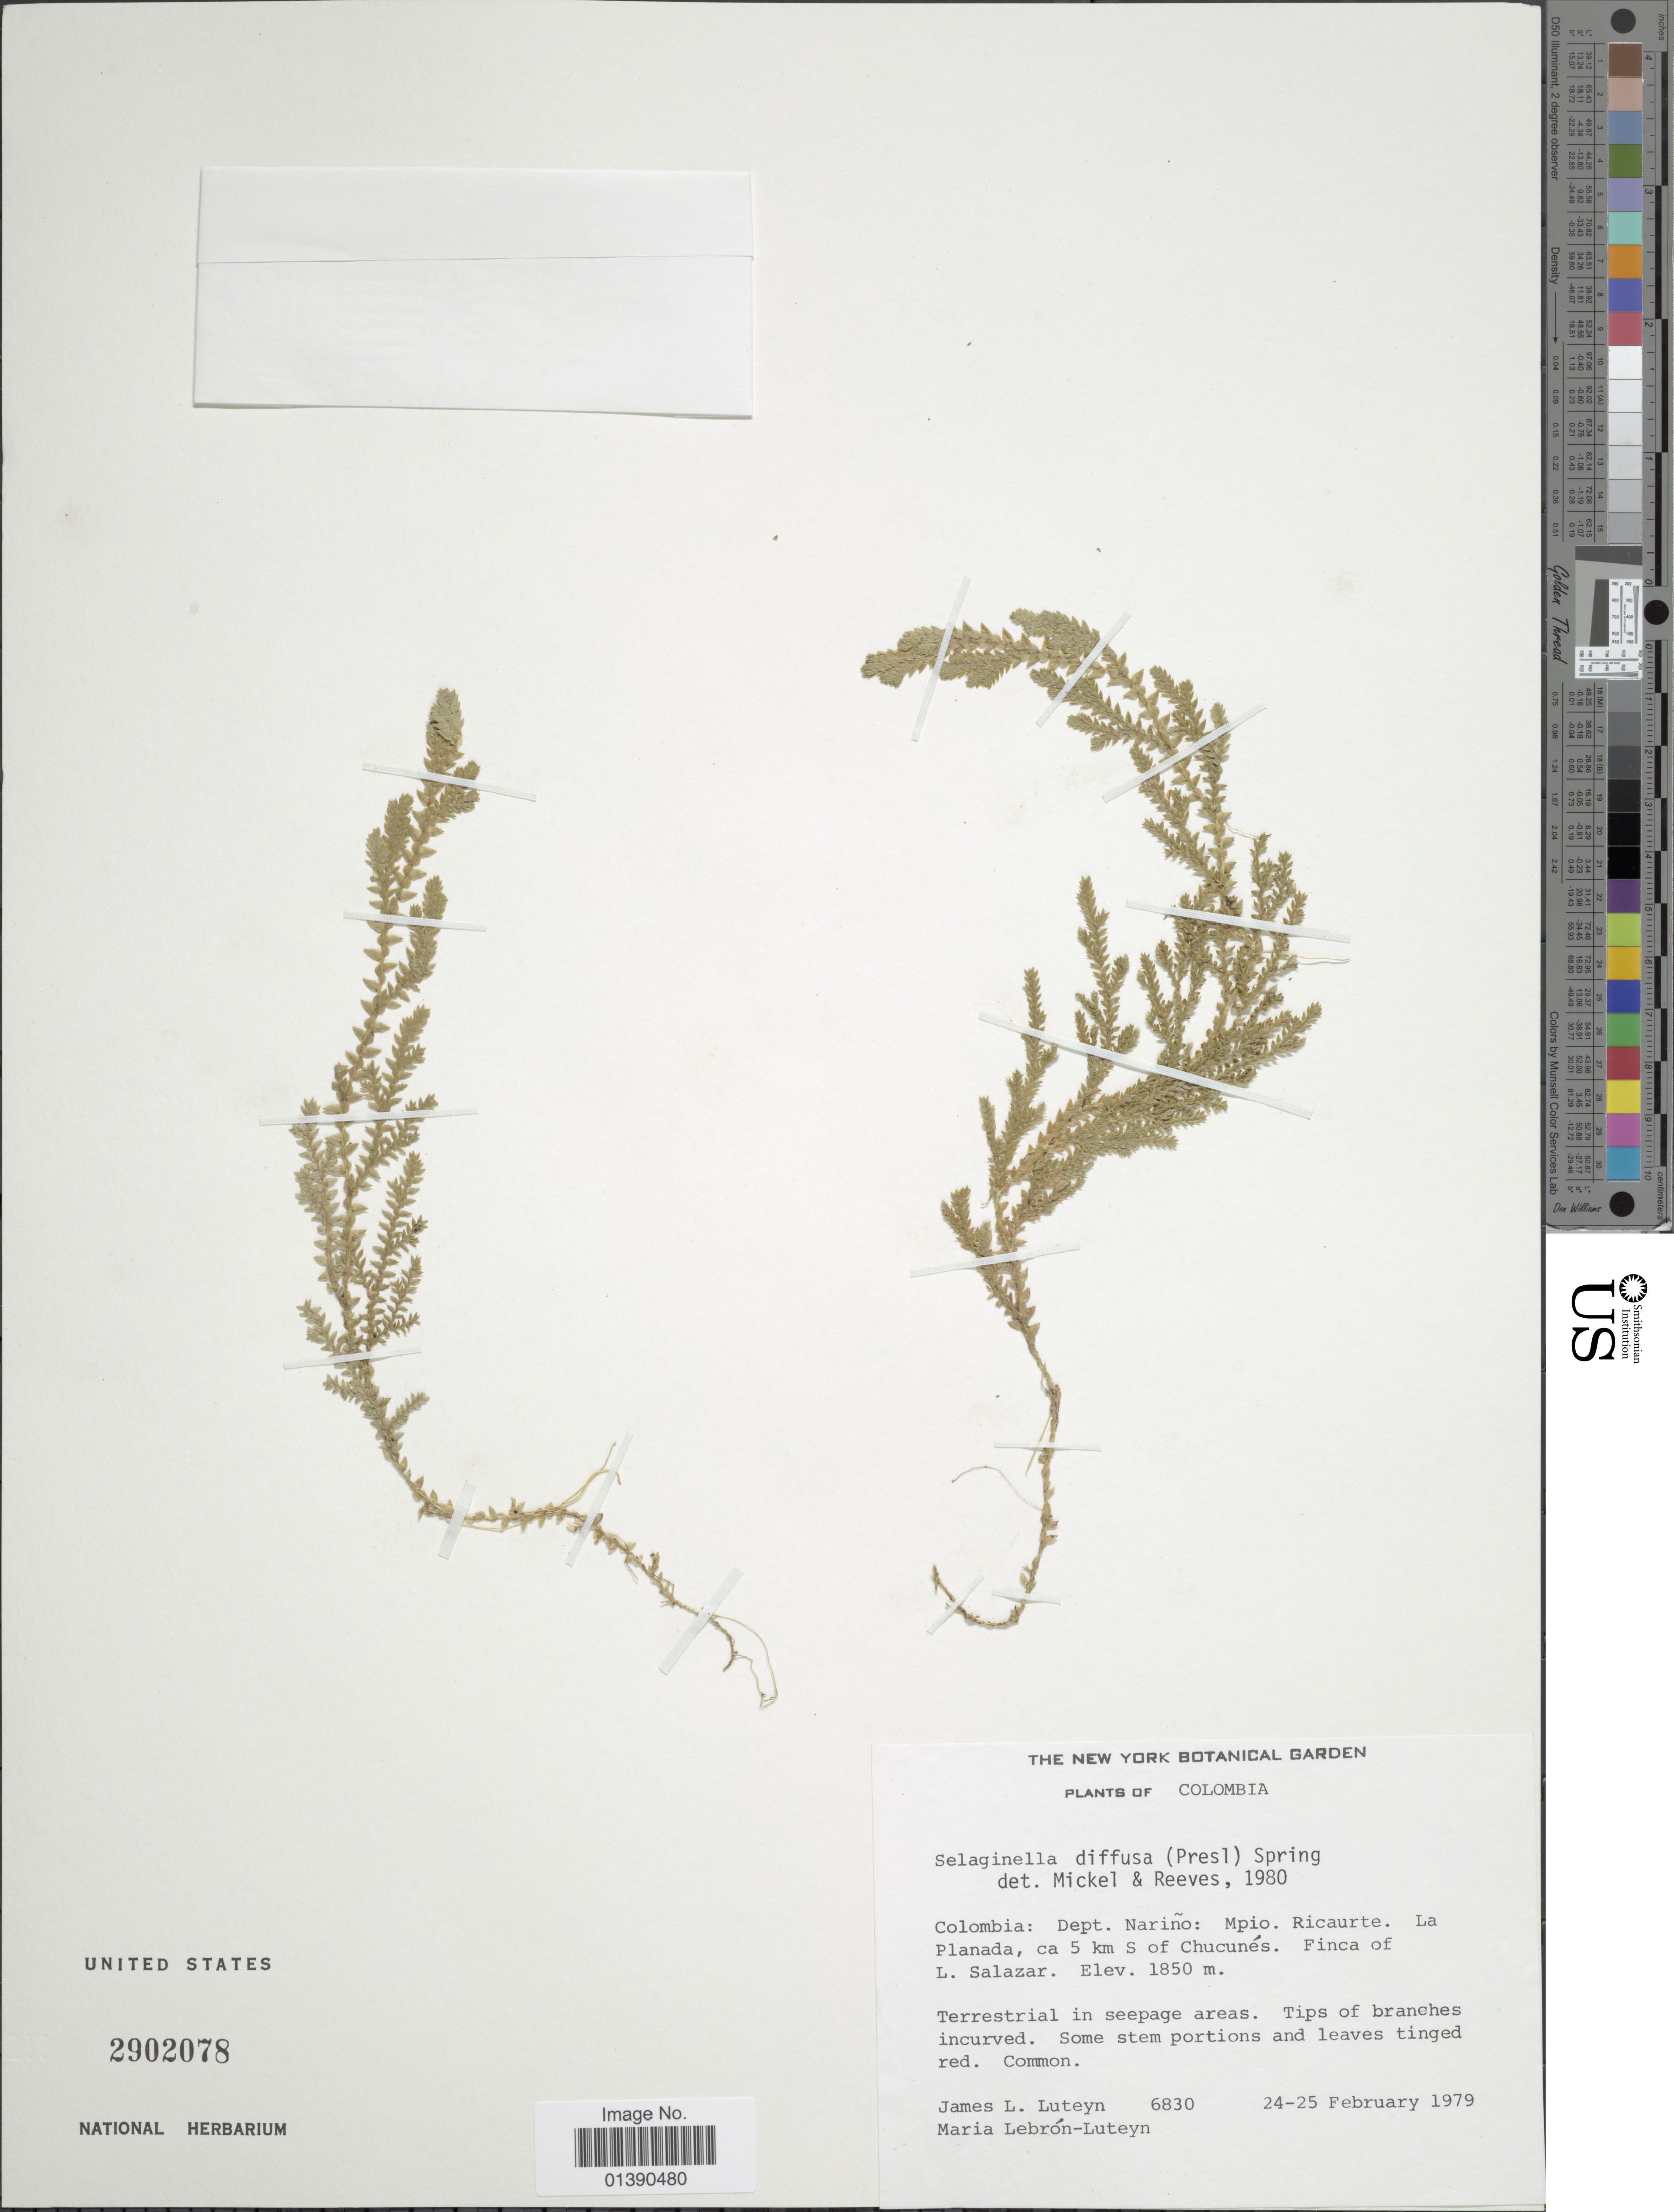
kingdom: Plantae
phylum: Tracheophyta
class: Lycopodiopsida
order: Selaginellales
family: Selaginellaceae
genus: Selaginella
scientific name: Selaginella diffusa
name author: (C. Presl) Spring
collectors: J. L. Luteyn & M. L. Lebrón-Luteyn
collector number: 6830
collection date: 1979-02-24/1979-02-25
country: Colombia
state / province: Nariño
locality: Mpio Ricaurte. La Planada, ca 5 km S of Chucunés. Finca of L. Salazar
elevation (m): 1850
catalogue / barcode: US 2902078